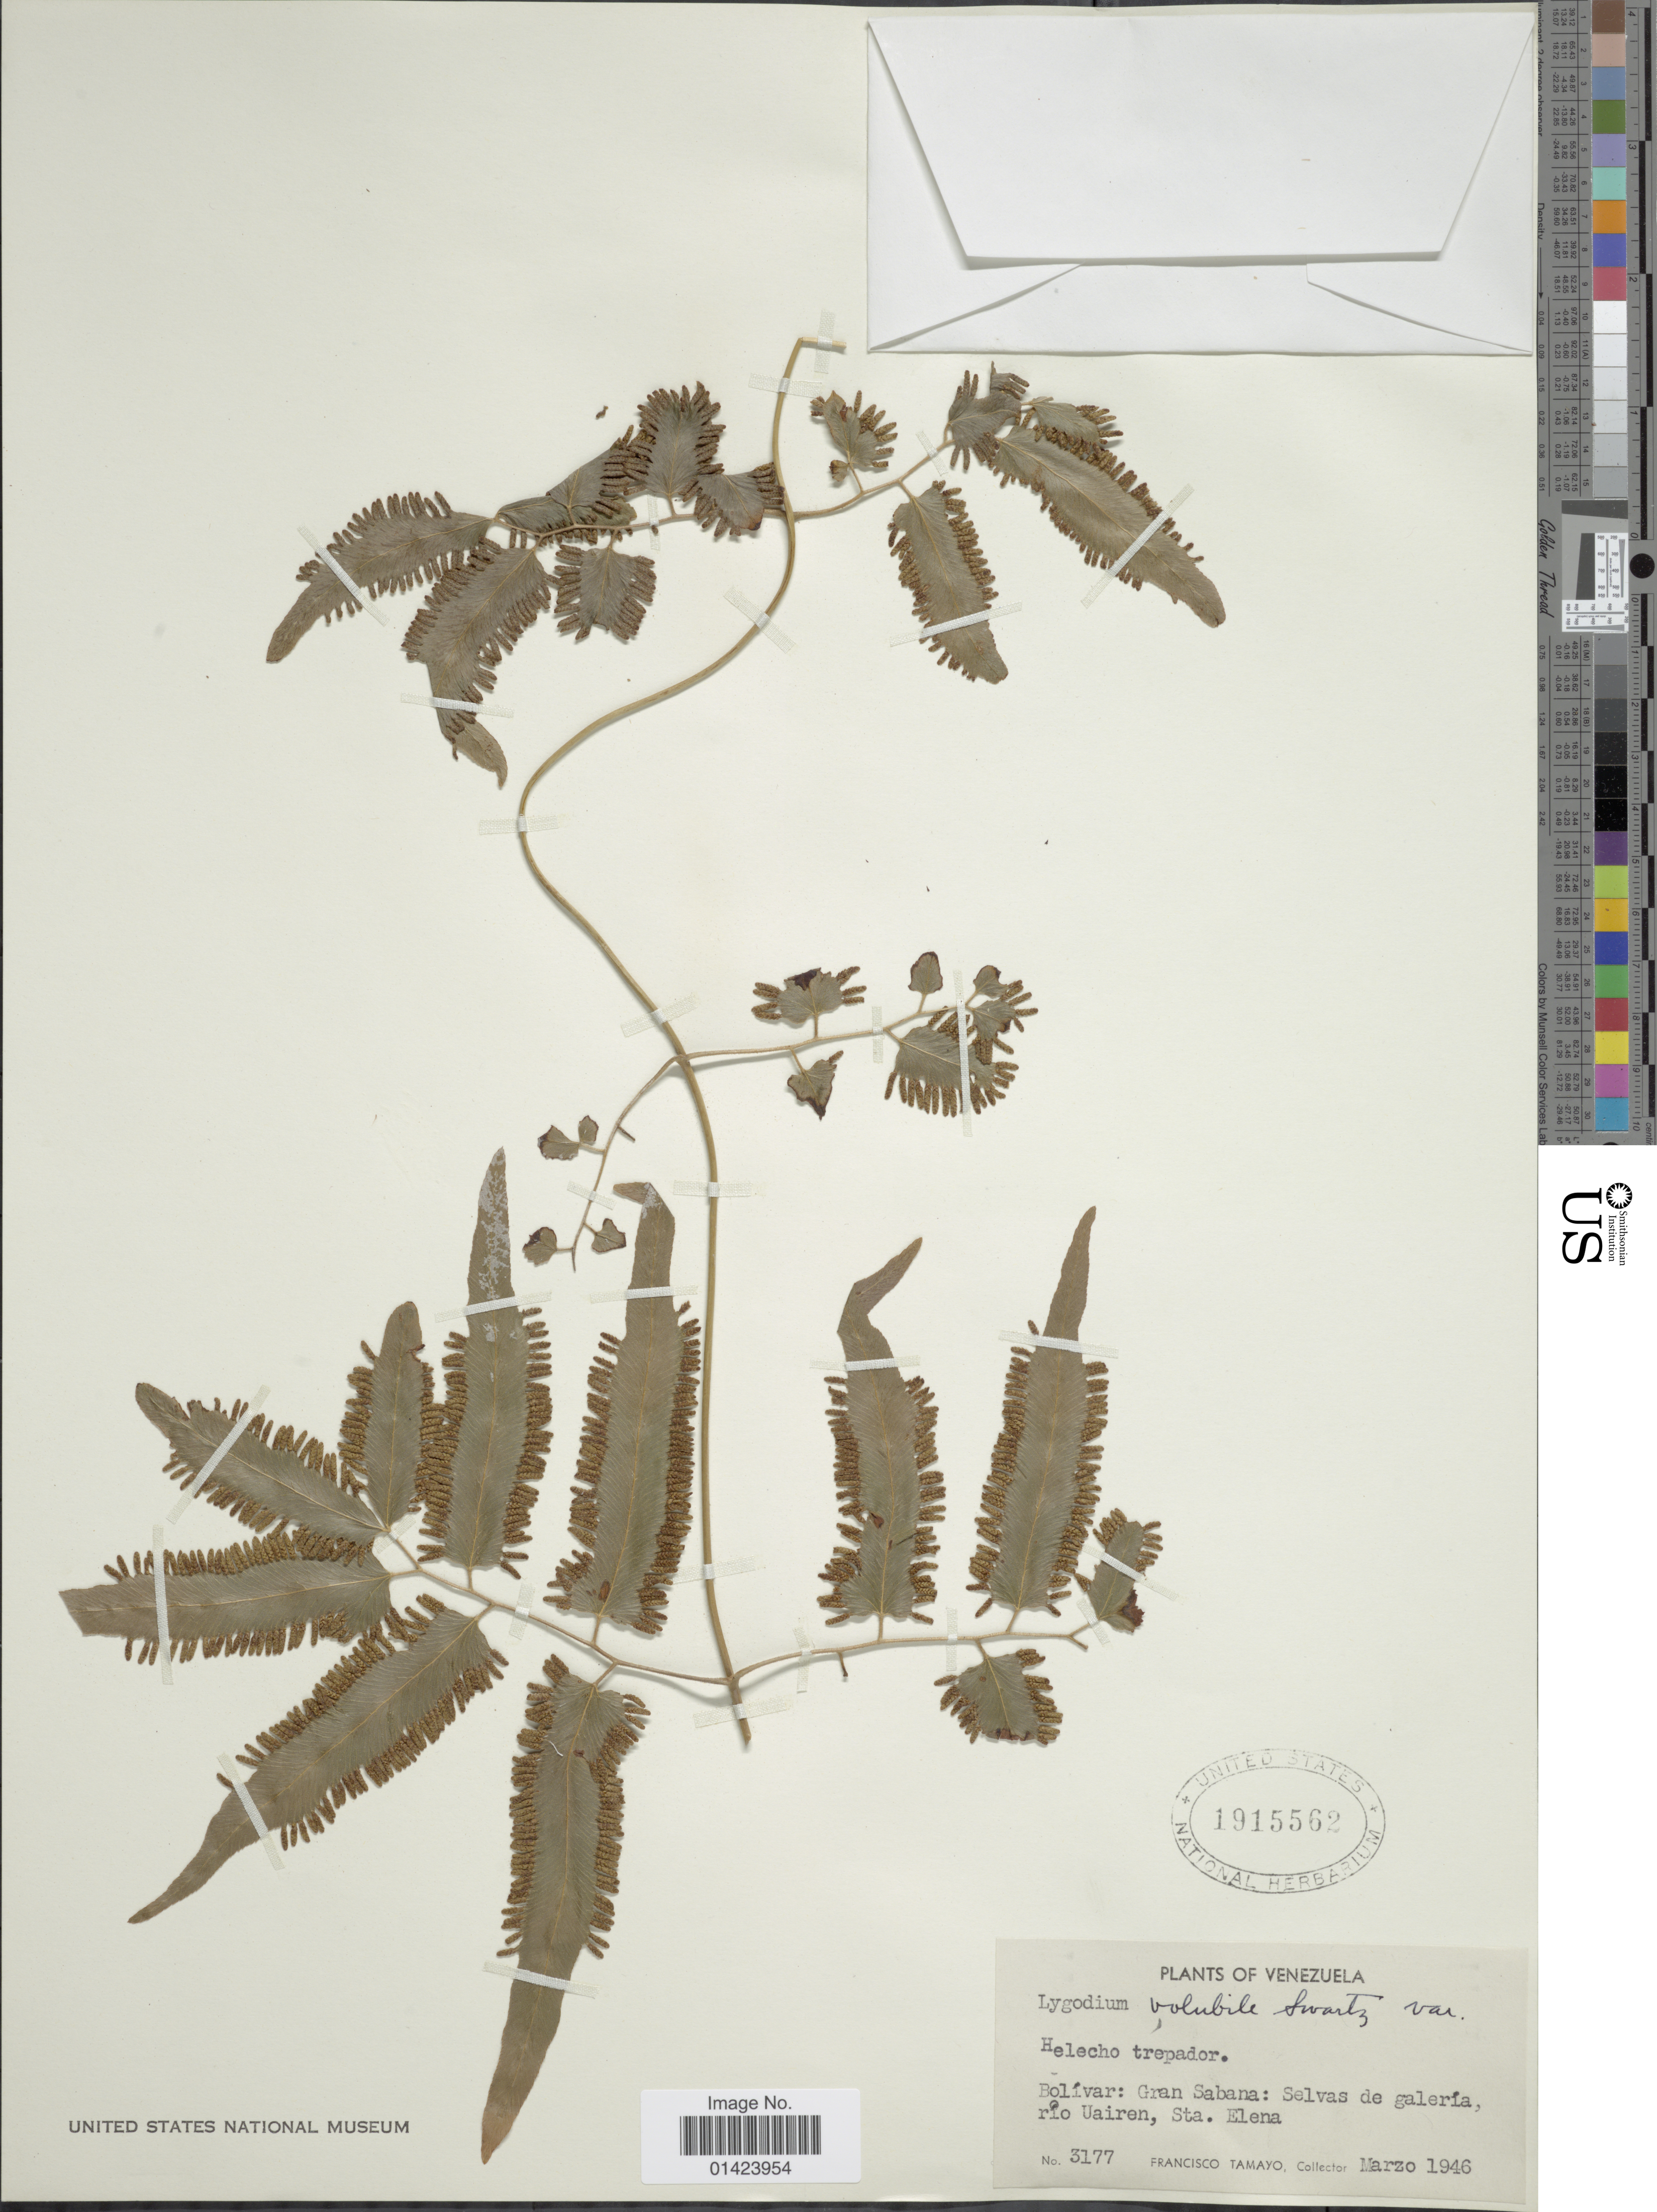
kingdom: Plantae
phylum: Tracheophyta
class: Polypodiopsida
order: Schizaeales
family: Lygodiaceae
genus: Lygodium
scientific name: Lygodium volubile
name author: Sw.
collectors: F. Tamayo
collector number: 3177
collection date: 1946-03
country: Venezuela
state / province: Bolivar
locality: Bolívar: Gran Sabana: Selvas de galeria, rio Uairen, Sta. Elena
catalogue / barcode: US 1915562